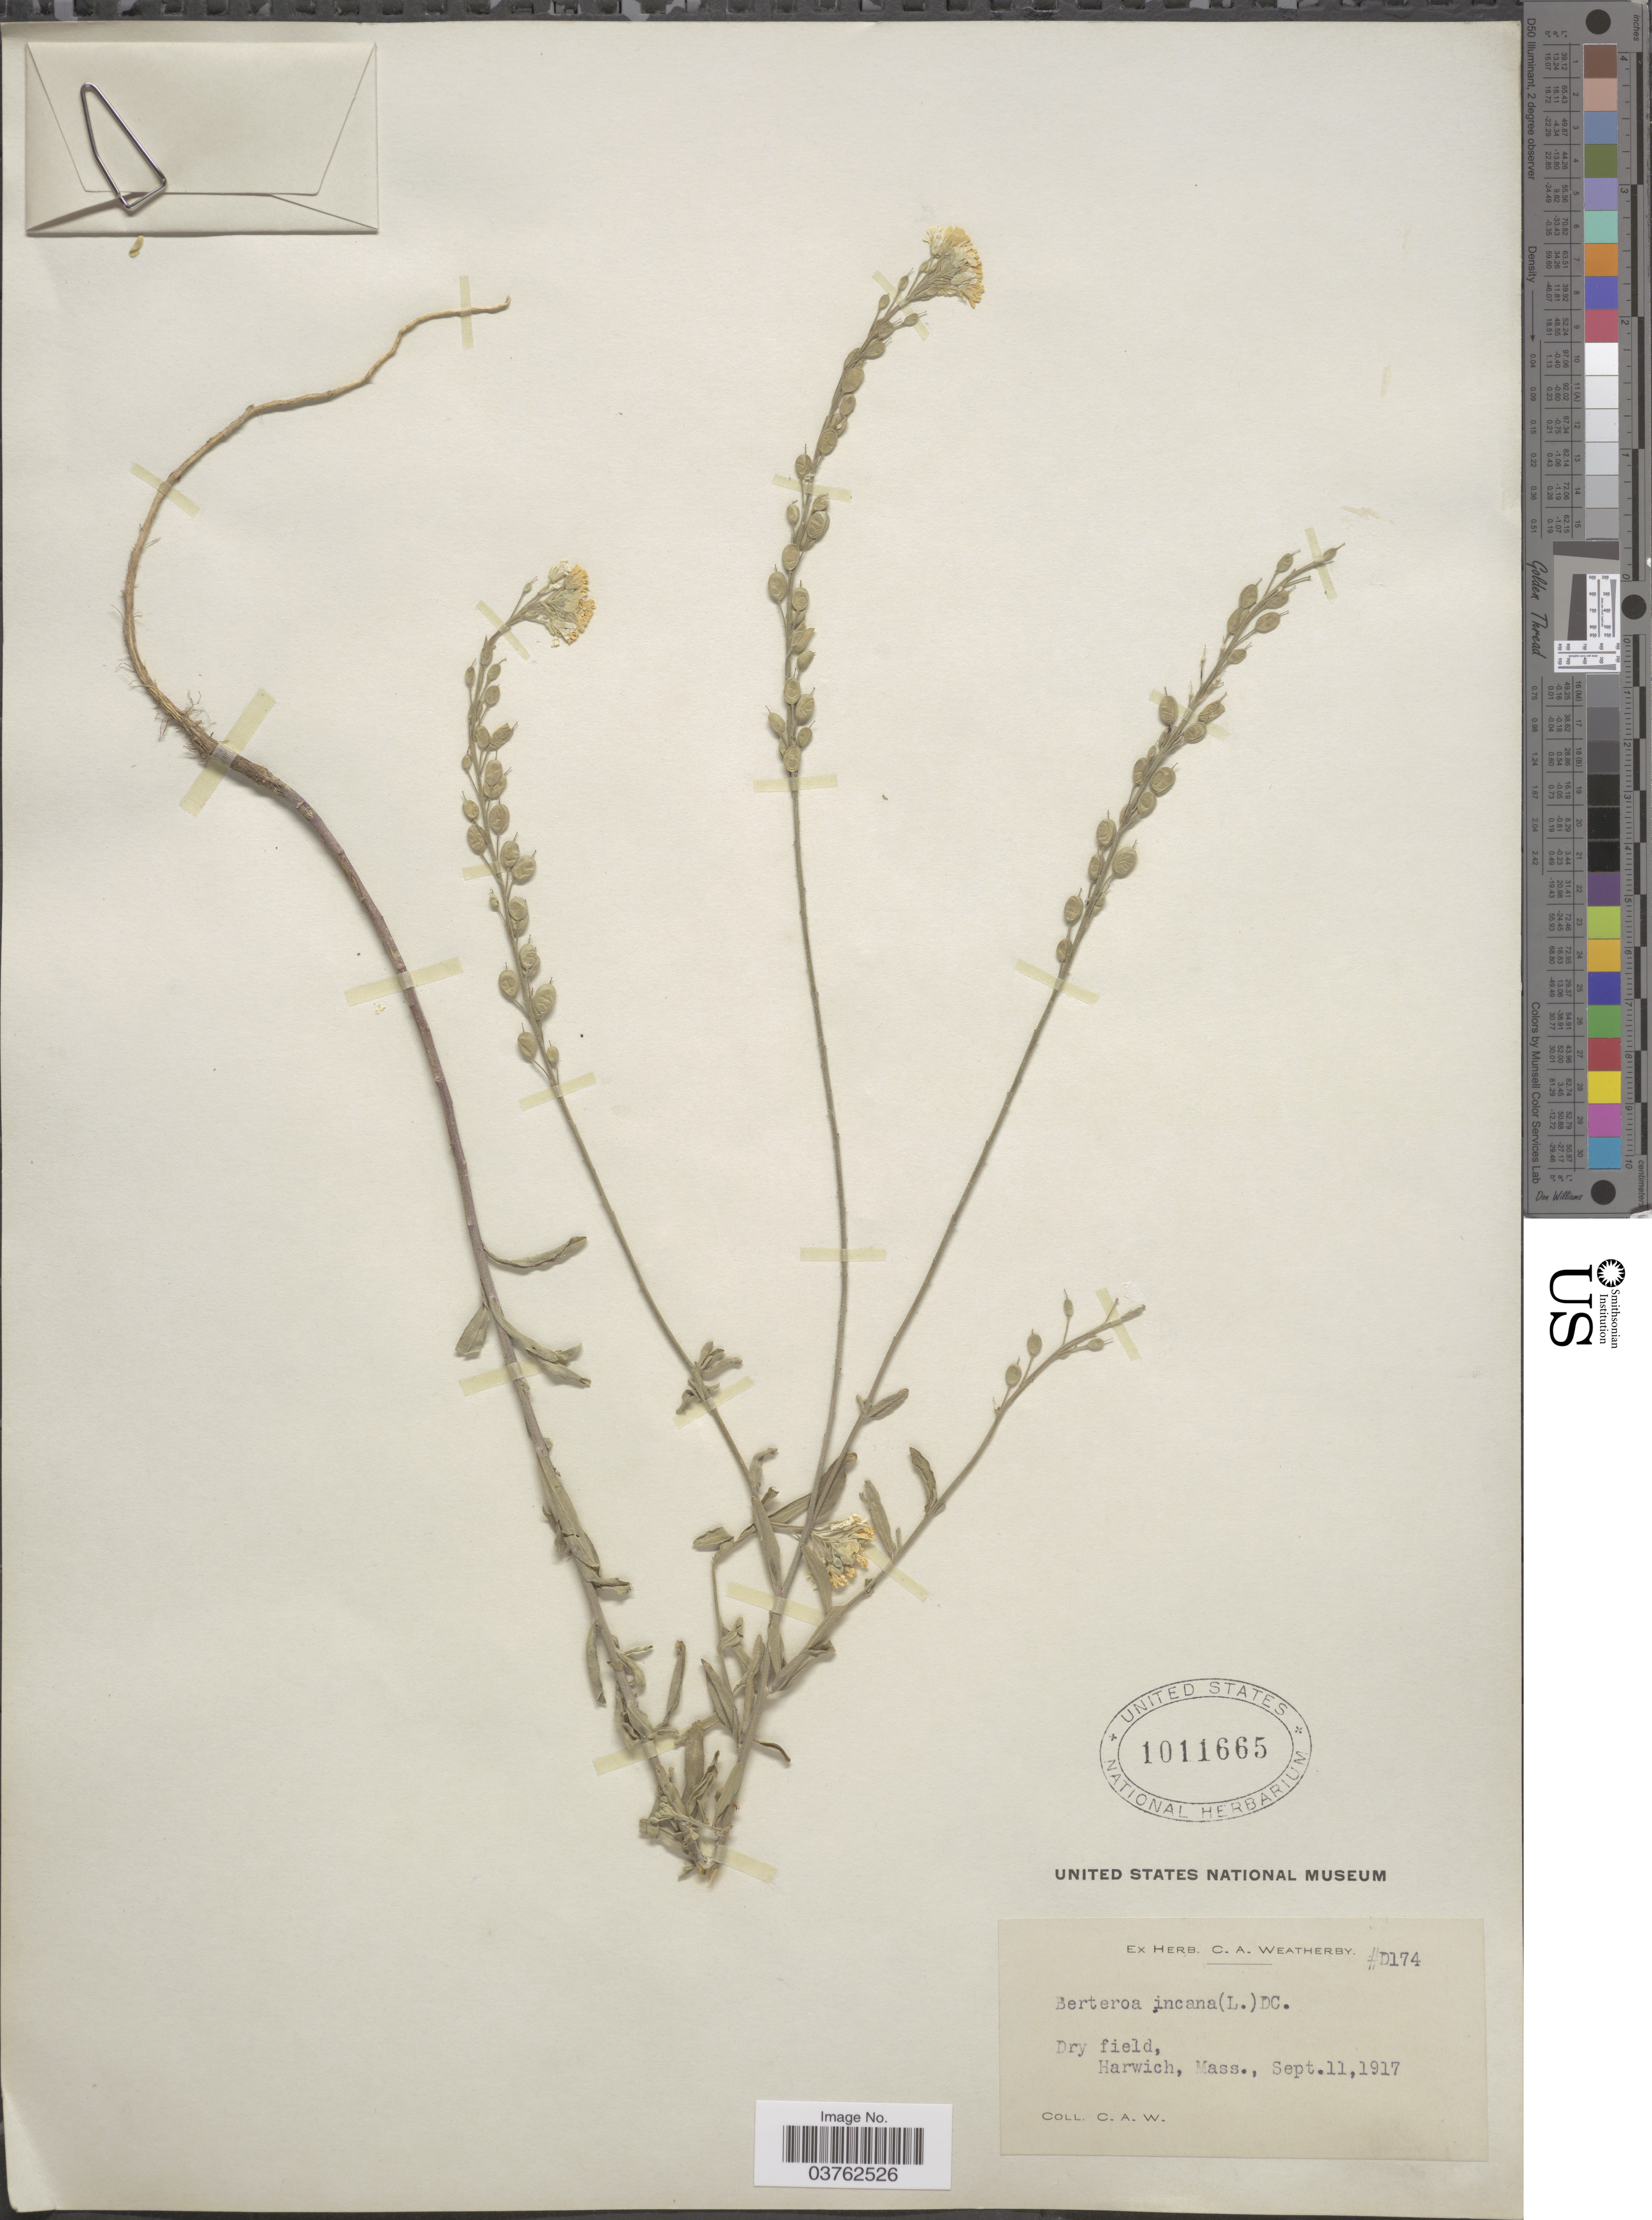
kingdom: Plantae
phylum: Tracheophyta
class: Magnoliopsida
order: Brassicales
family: Brassicaceae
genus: Berteroa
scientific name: Berteroa incana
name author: (L.) DC.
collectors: C. A. Weatherby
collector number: D174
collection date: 1917-09-11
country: United States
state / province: Massachusetts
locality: Harwich.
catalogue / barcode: US 1011665